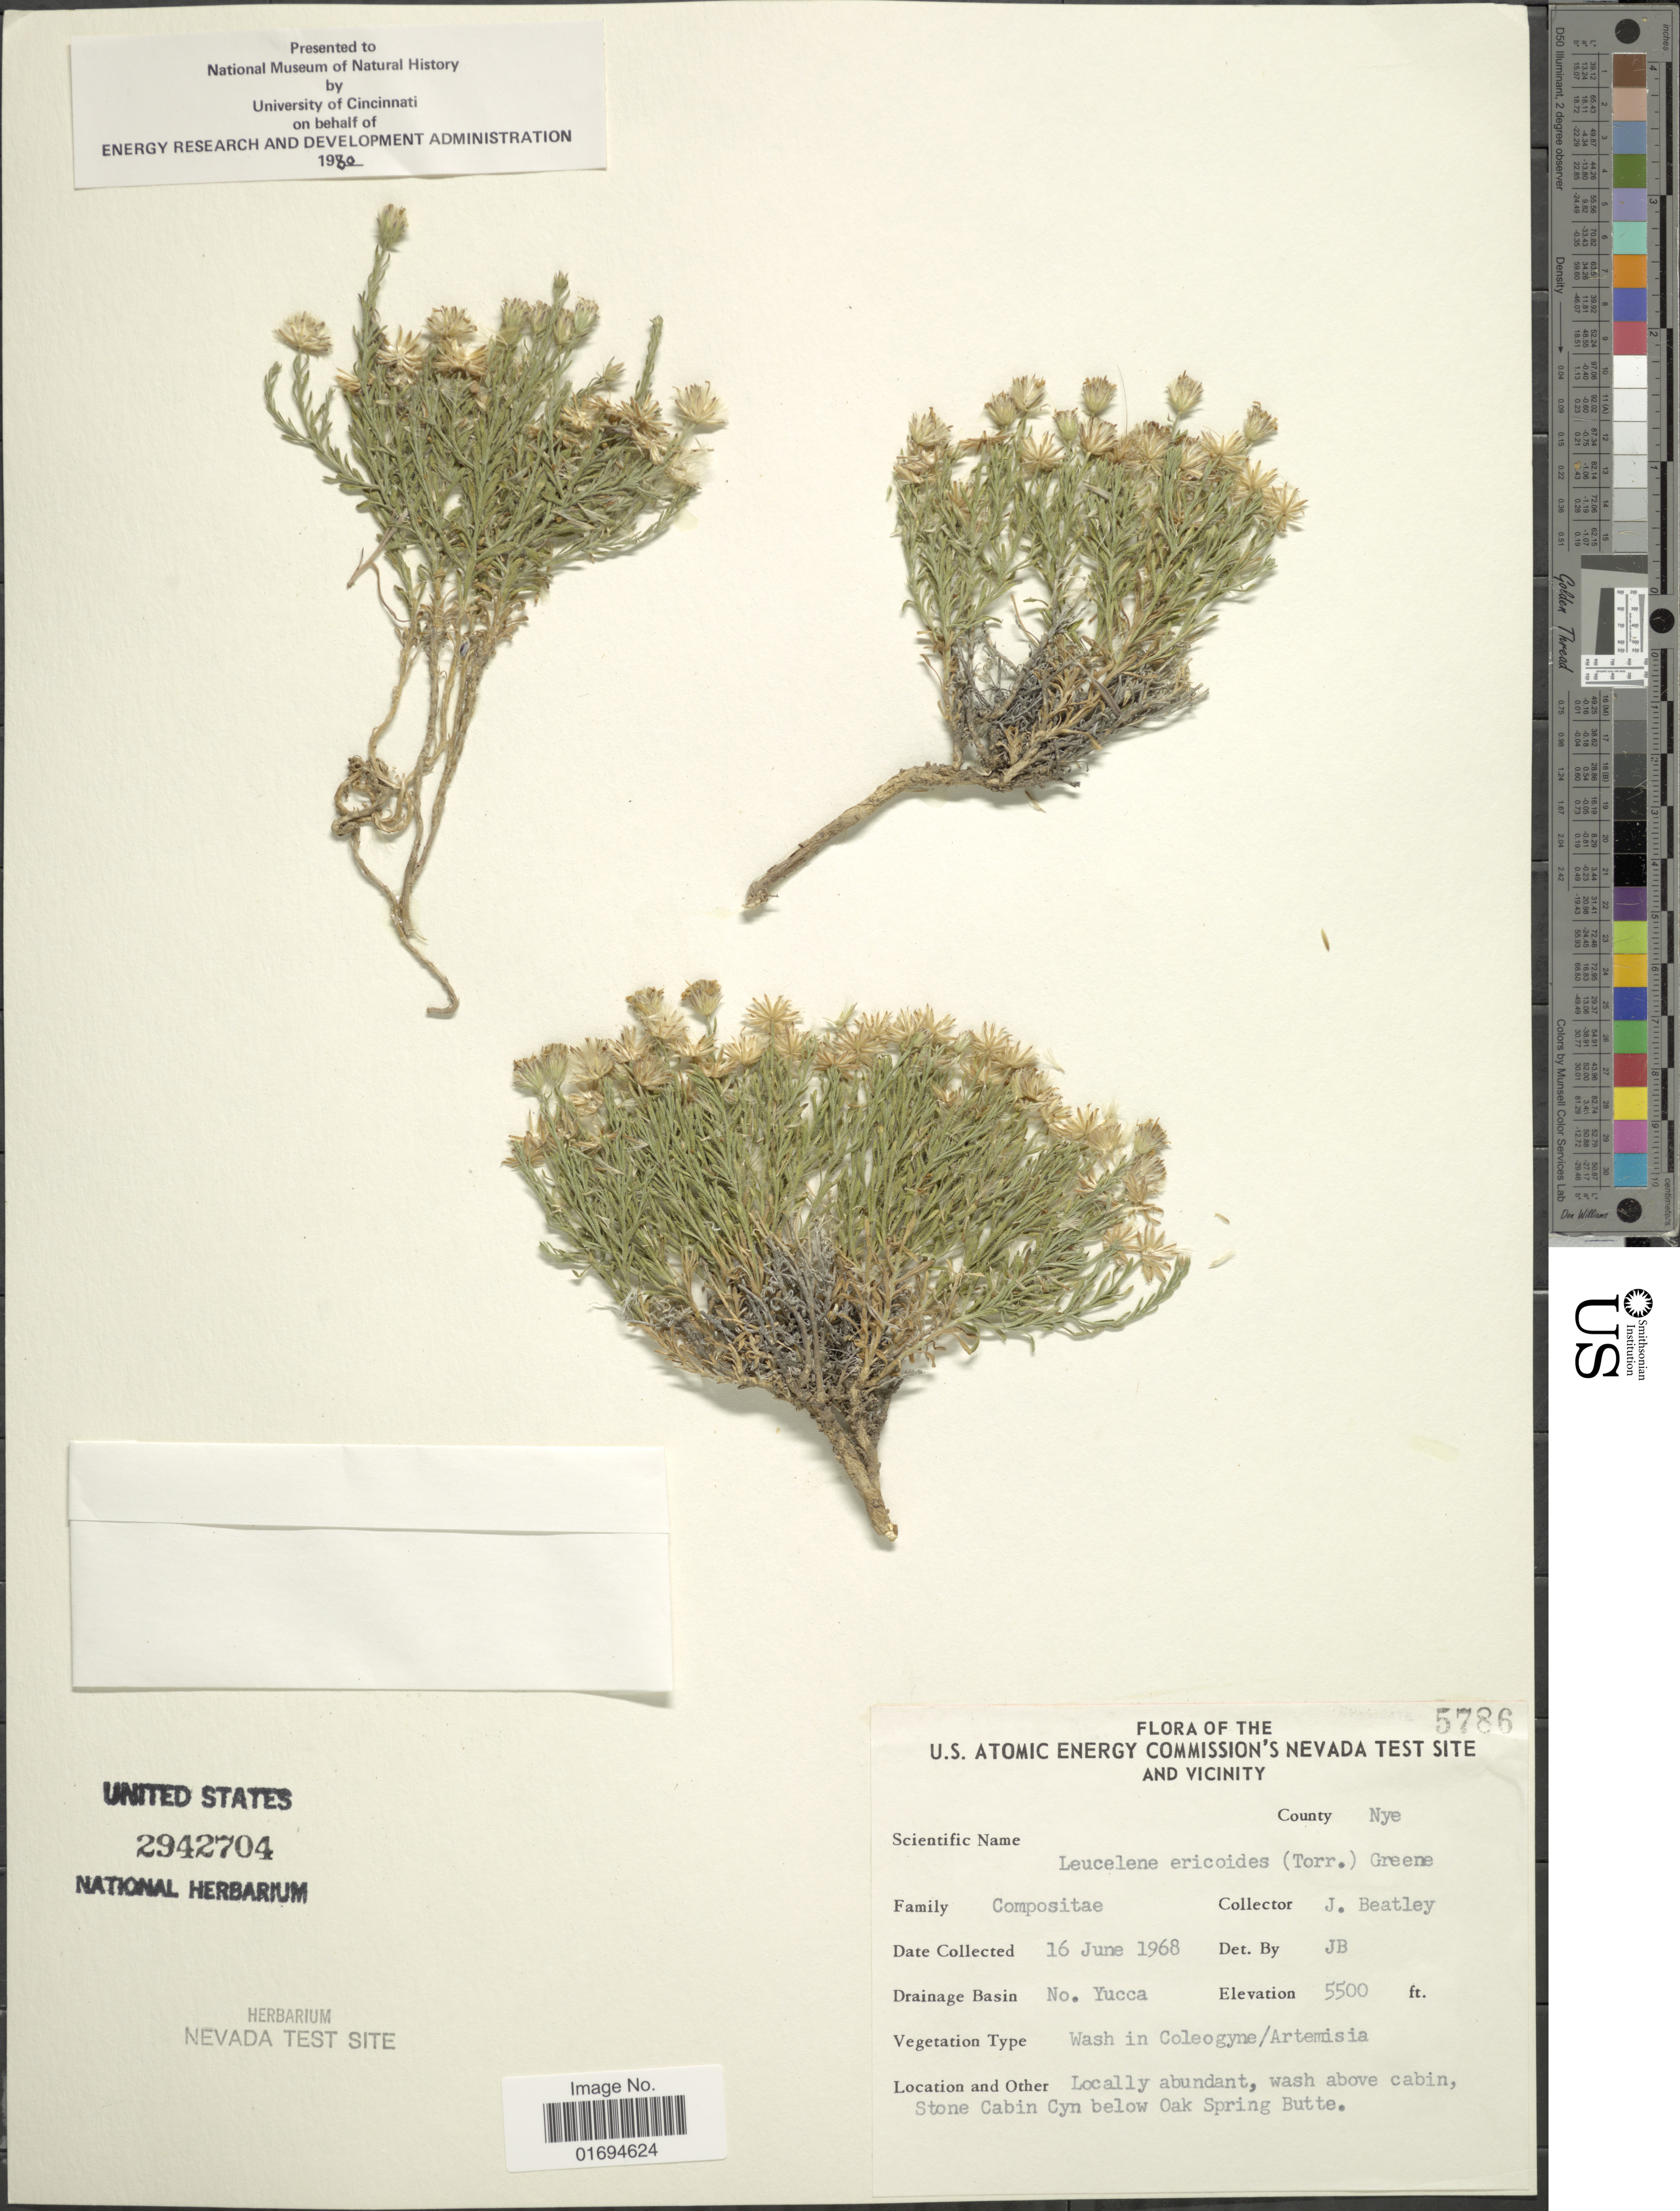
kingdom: Plantae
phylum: Tracheophyta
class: Magnoliopsida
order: Asterales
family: Asteraceae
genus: Chaetopappa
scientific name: Chaetopappa ericoides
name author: (Torr.) G.L. Nesom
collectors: J. C. Beatley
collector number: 5786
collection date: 1968-06-16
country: United States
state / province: Nevada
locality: U.S. Atomic Energy Commission's Nevada Test site and vicinity, County Nye, Drainage Basin: No. Yucca. Stone Cabin Cyn below Oak Spring Butte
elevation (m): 1676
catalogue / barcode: US 2942704